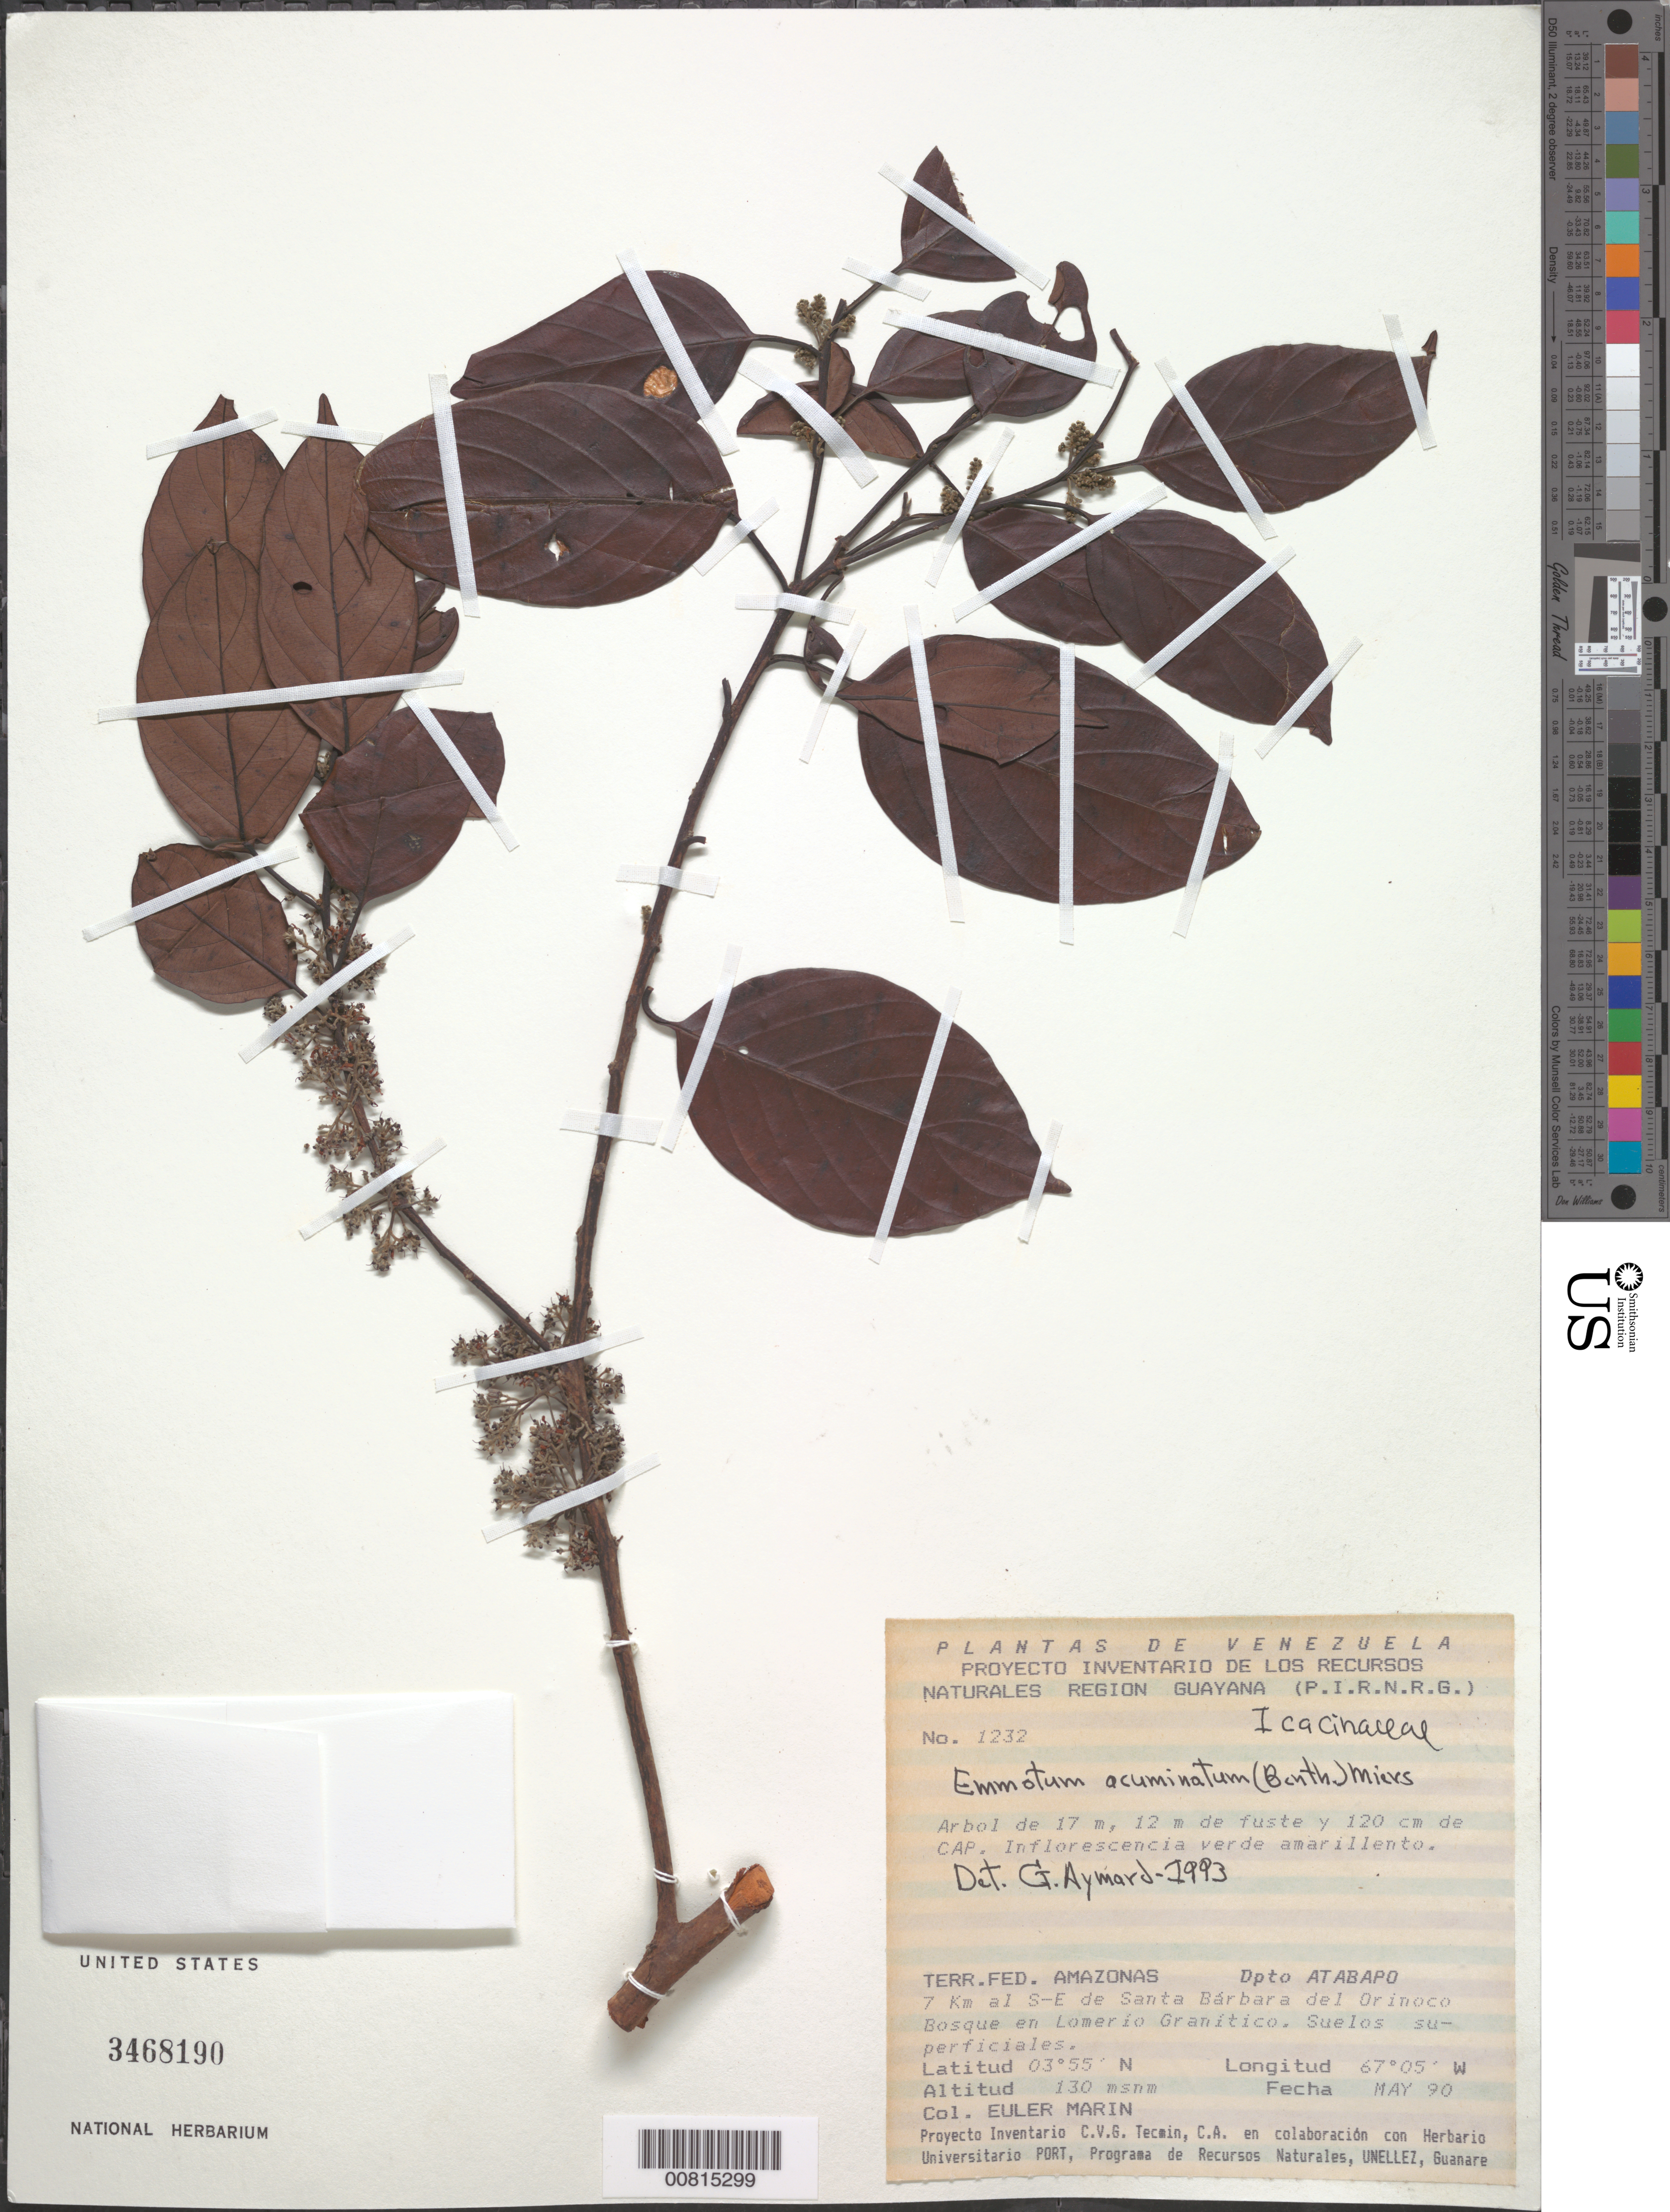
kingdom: Plantae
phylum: Tracheophyta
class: Magnoliopsida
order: Metteniusales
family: Metteniusaceae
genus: Emmotum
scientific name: Emmotum acuminatum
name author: (Benth.) Miers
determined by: Aymard C., G. A., (PORT), Univ. Nac. Exp. de los Llanos Ezequiel Zamora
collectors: E. Marin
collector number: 1232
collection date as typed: May-90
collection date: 1990-05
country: Venezuela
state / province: Amazonas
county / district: Atabapo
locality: Santa Bárbara del Orinoco, 7 km al SE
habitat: Bosque en lomerio granitico; suelos superficiales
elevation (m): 130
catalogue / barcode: US 3468190